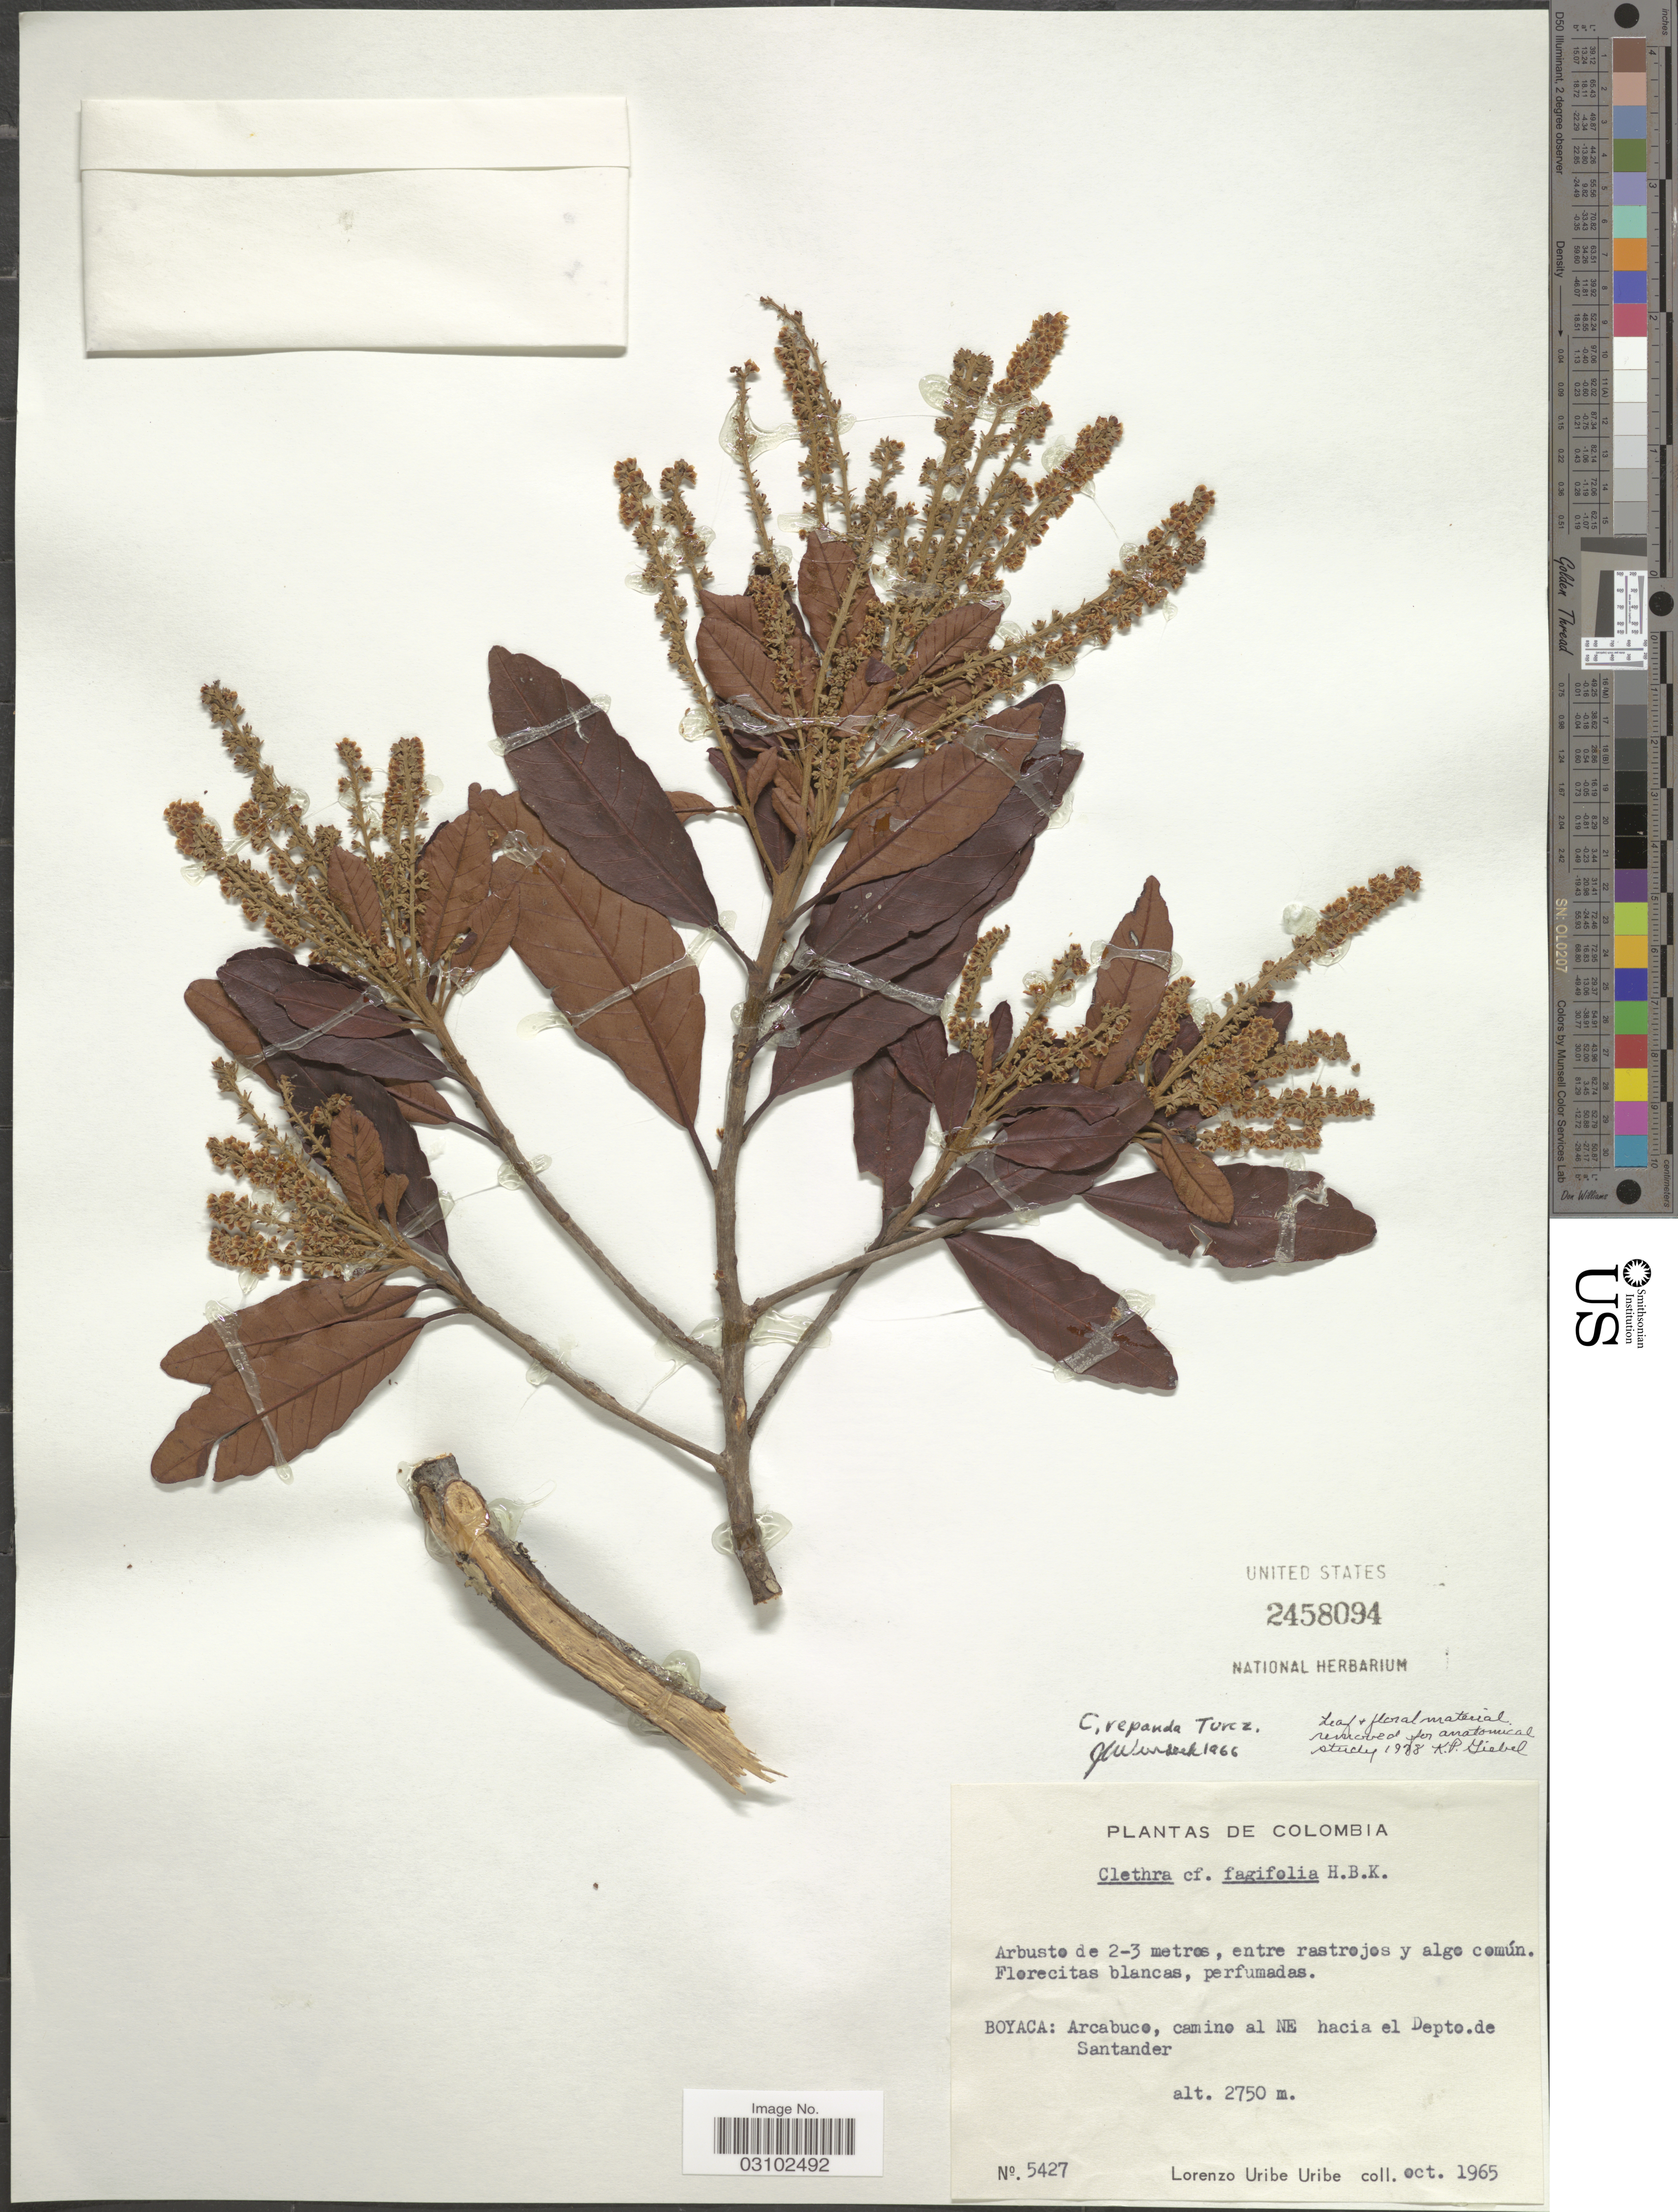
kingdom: Plantae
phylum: Tracheophyta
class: Magnoliopsida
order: Ericales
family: Clethraceae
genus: Clethra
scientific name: Clethra repanda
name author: Turcz.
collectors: L. Uribe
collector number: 5427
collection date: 1965-10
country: Colombia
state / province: Boyacá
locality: Arcabuco, camino al NE hacia el Depto. de Santander.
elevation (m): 2750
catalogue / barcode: US 2458094